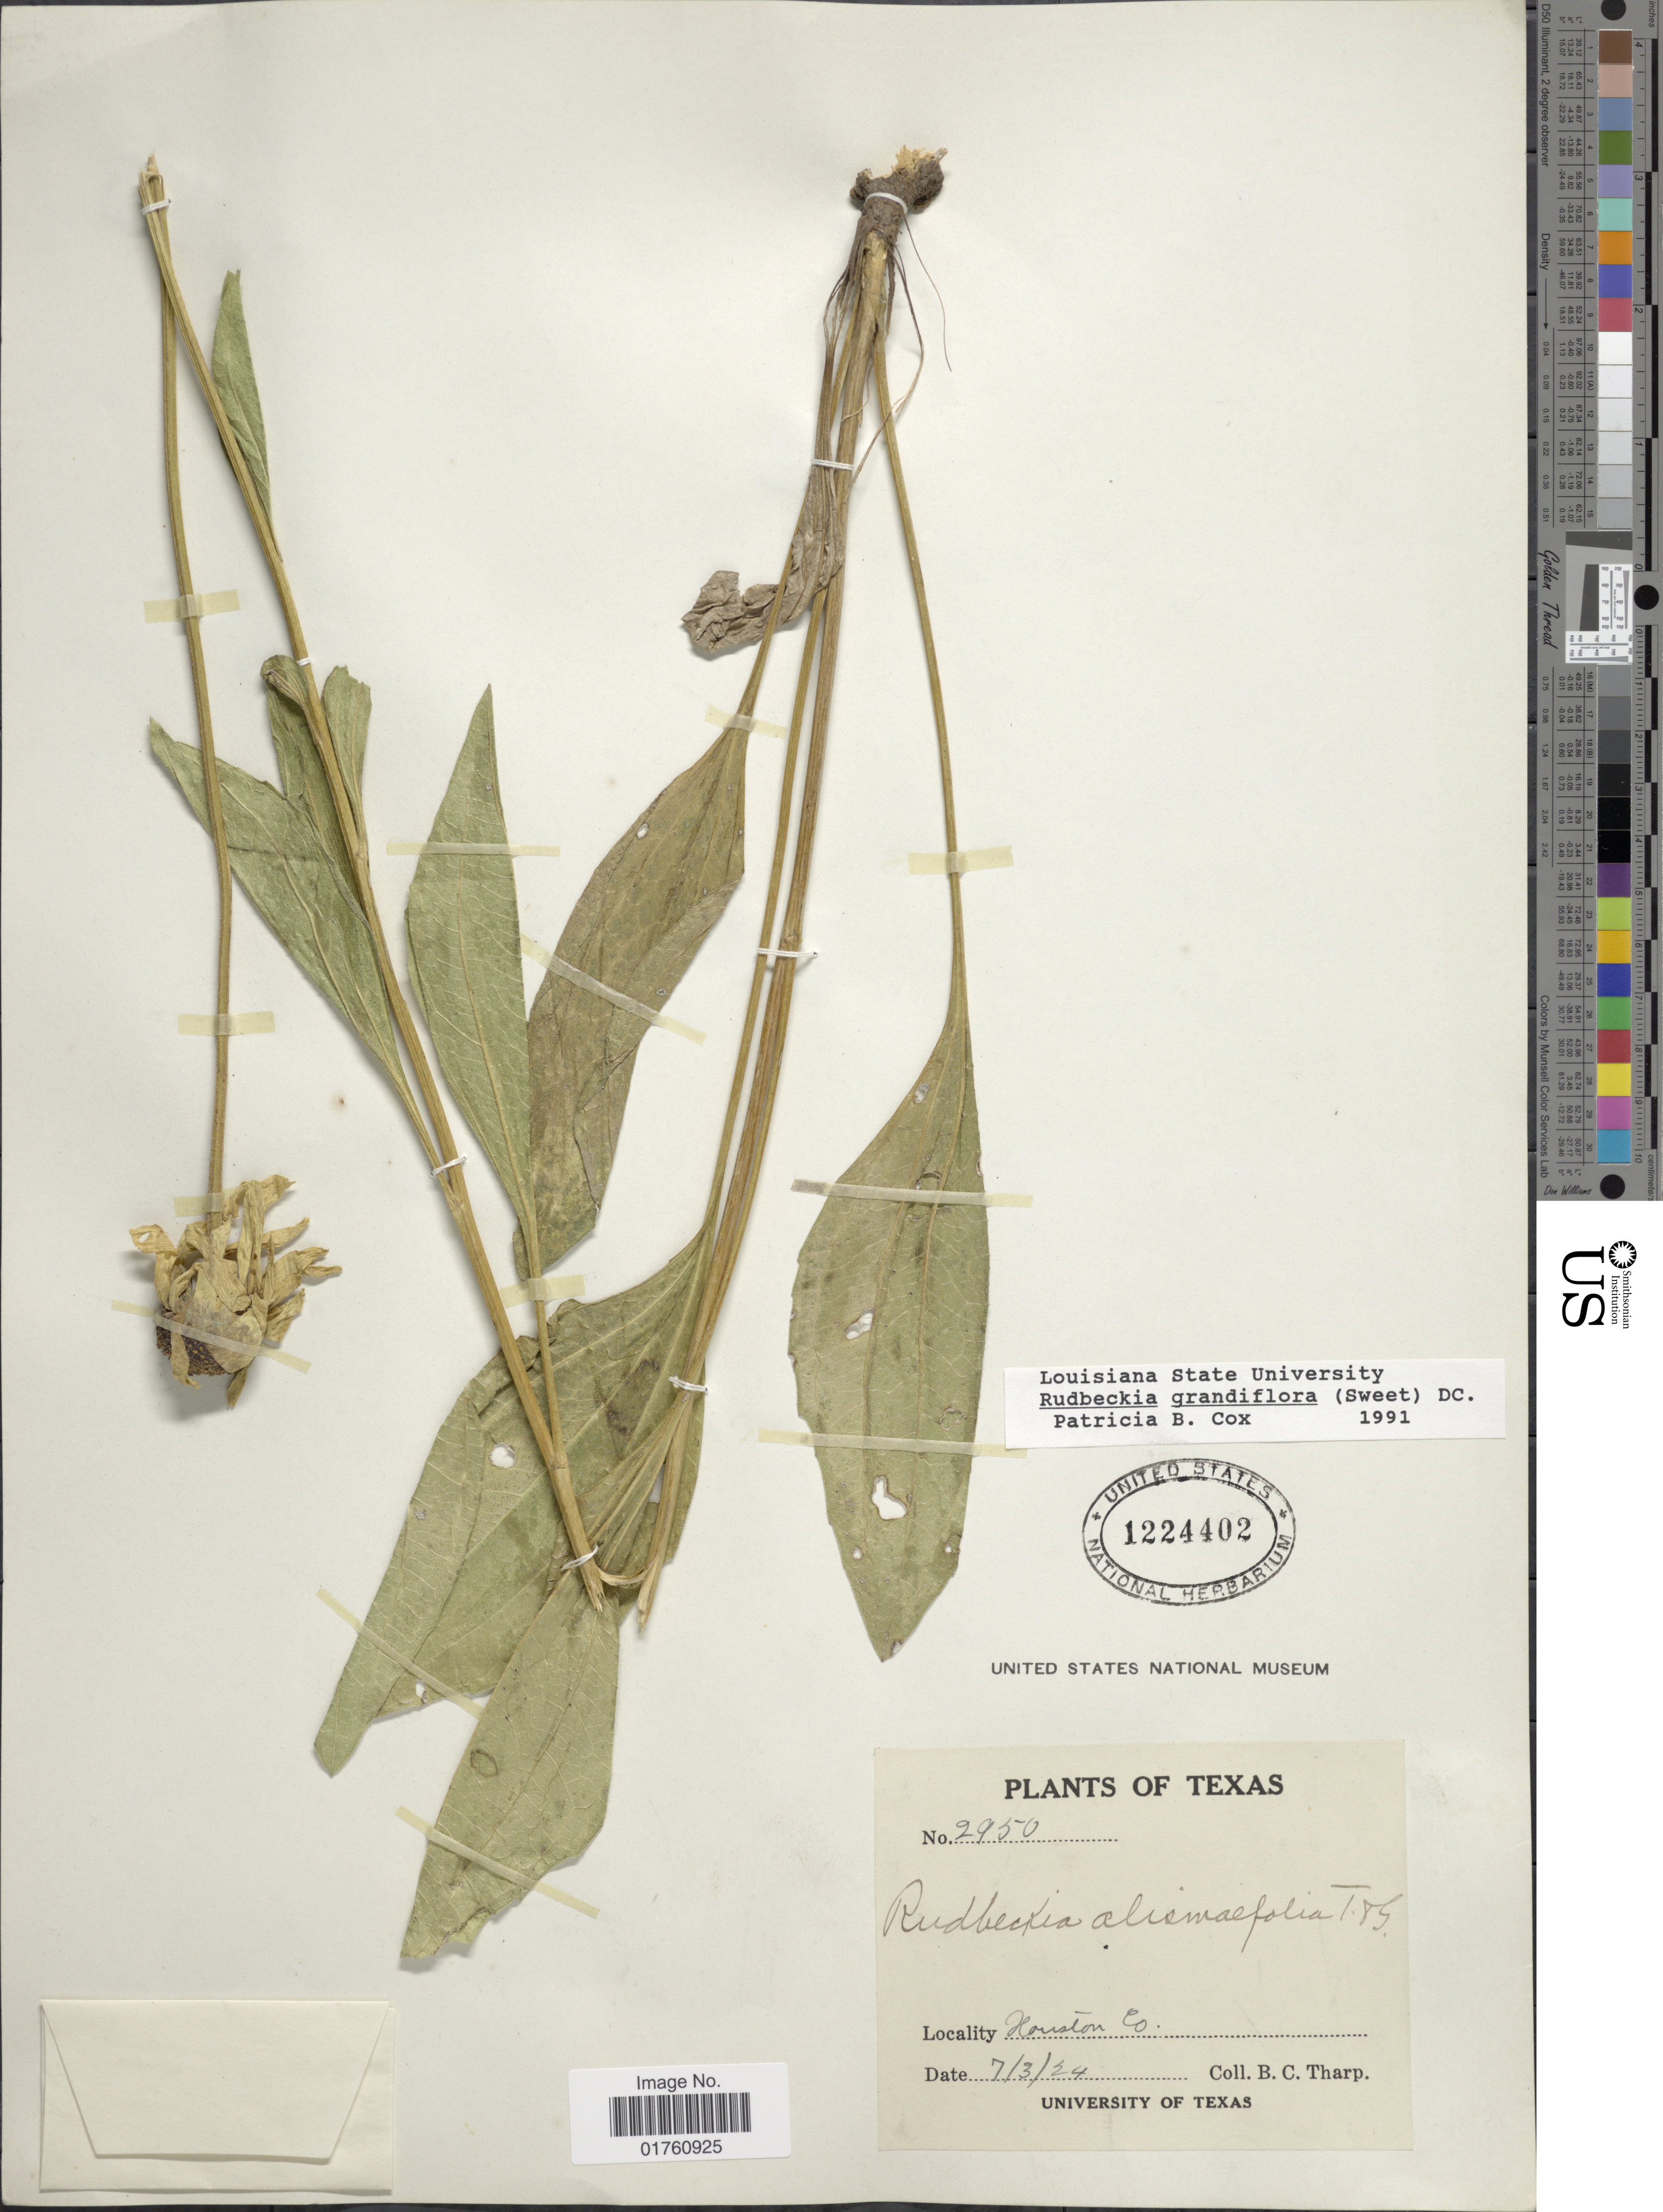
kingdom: Plantae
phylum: Tracheophyta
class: Magnoliopsida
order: Asterales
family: Asteraceae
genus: Rudbeckia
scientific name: Rudbeckia grandiflora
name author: (Sweet) J.F. Gmel. ex DC.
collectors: B. C. Tharp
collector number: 2950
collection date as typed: Transcribed d/m/y: 3/7/24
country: United States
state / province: Texas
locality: Houston Co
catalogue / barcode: US 1224402